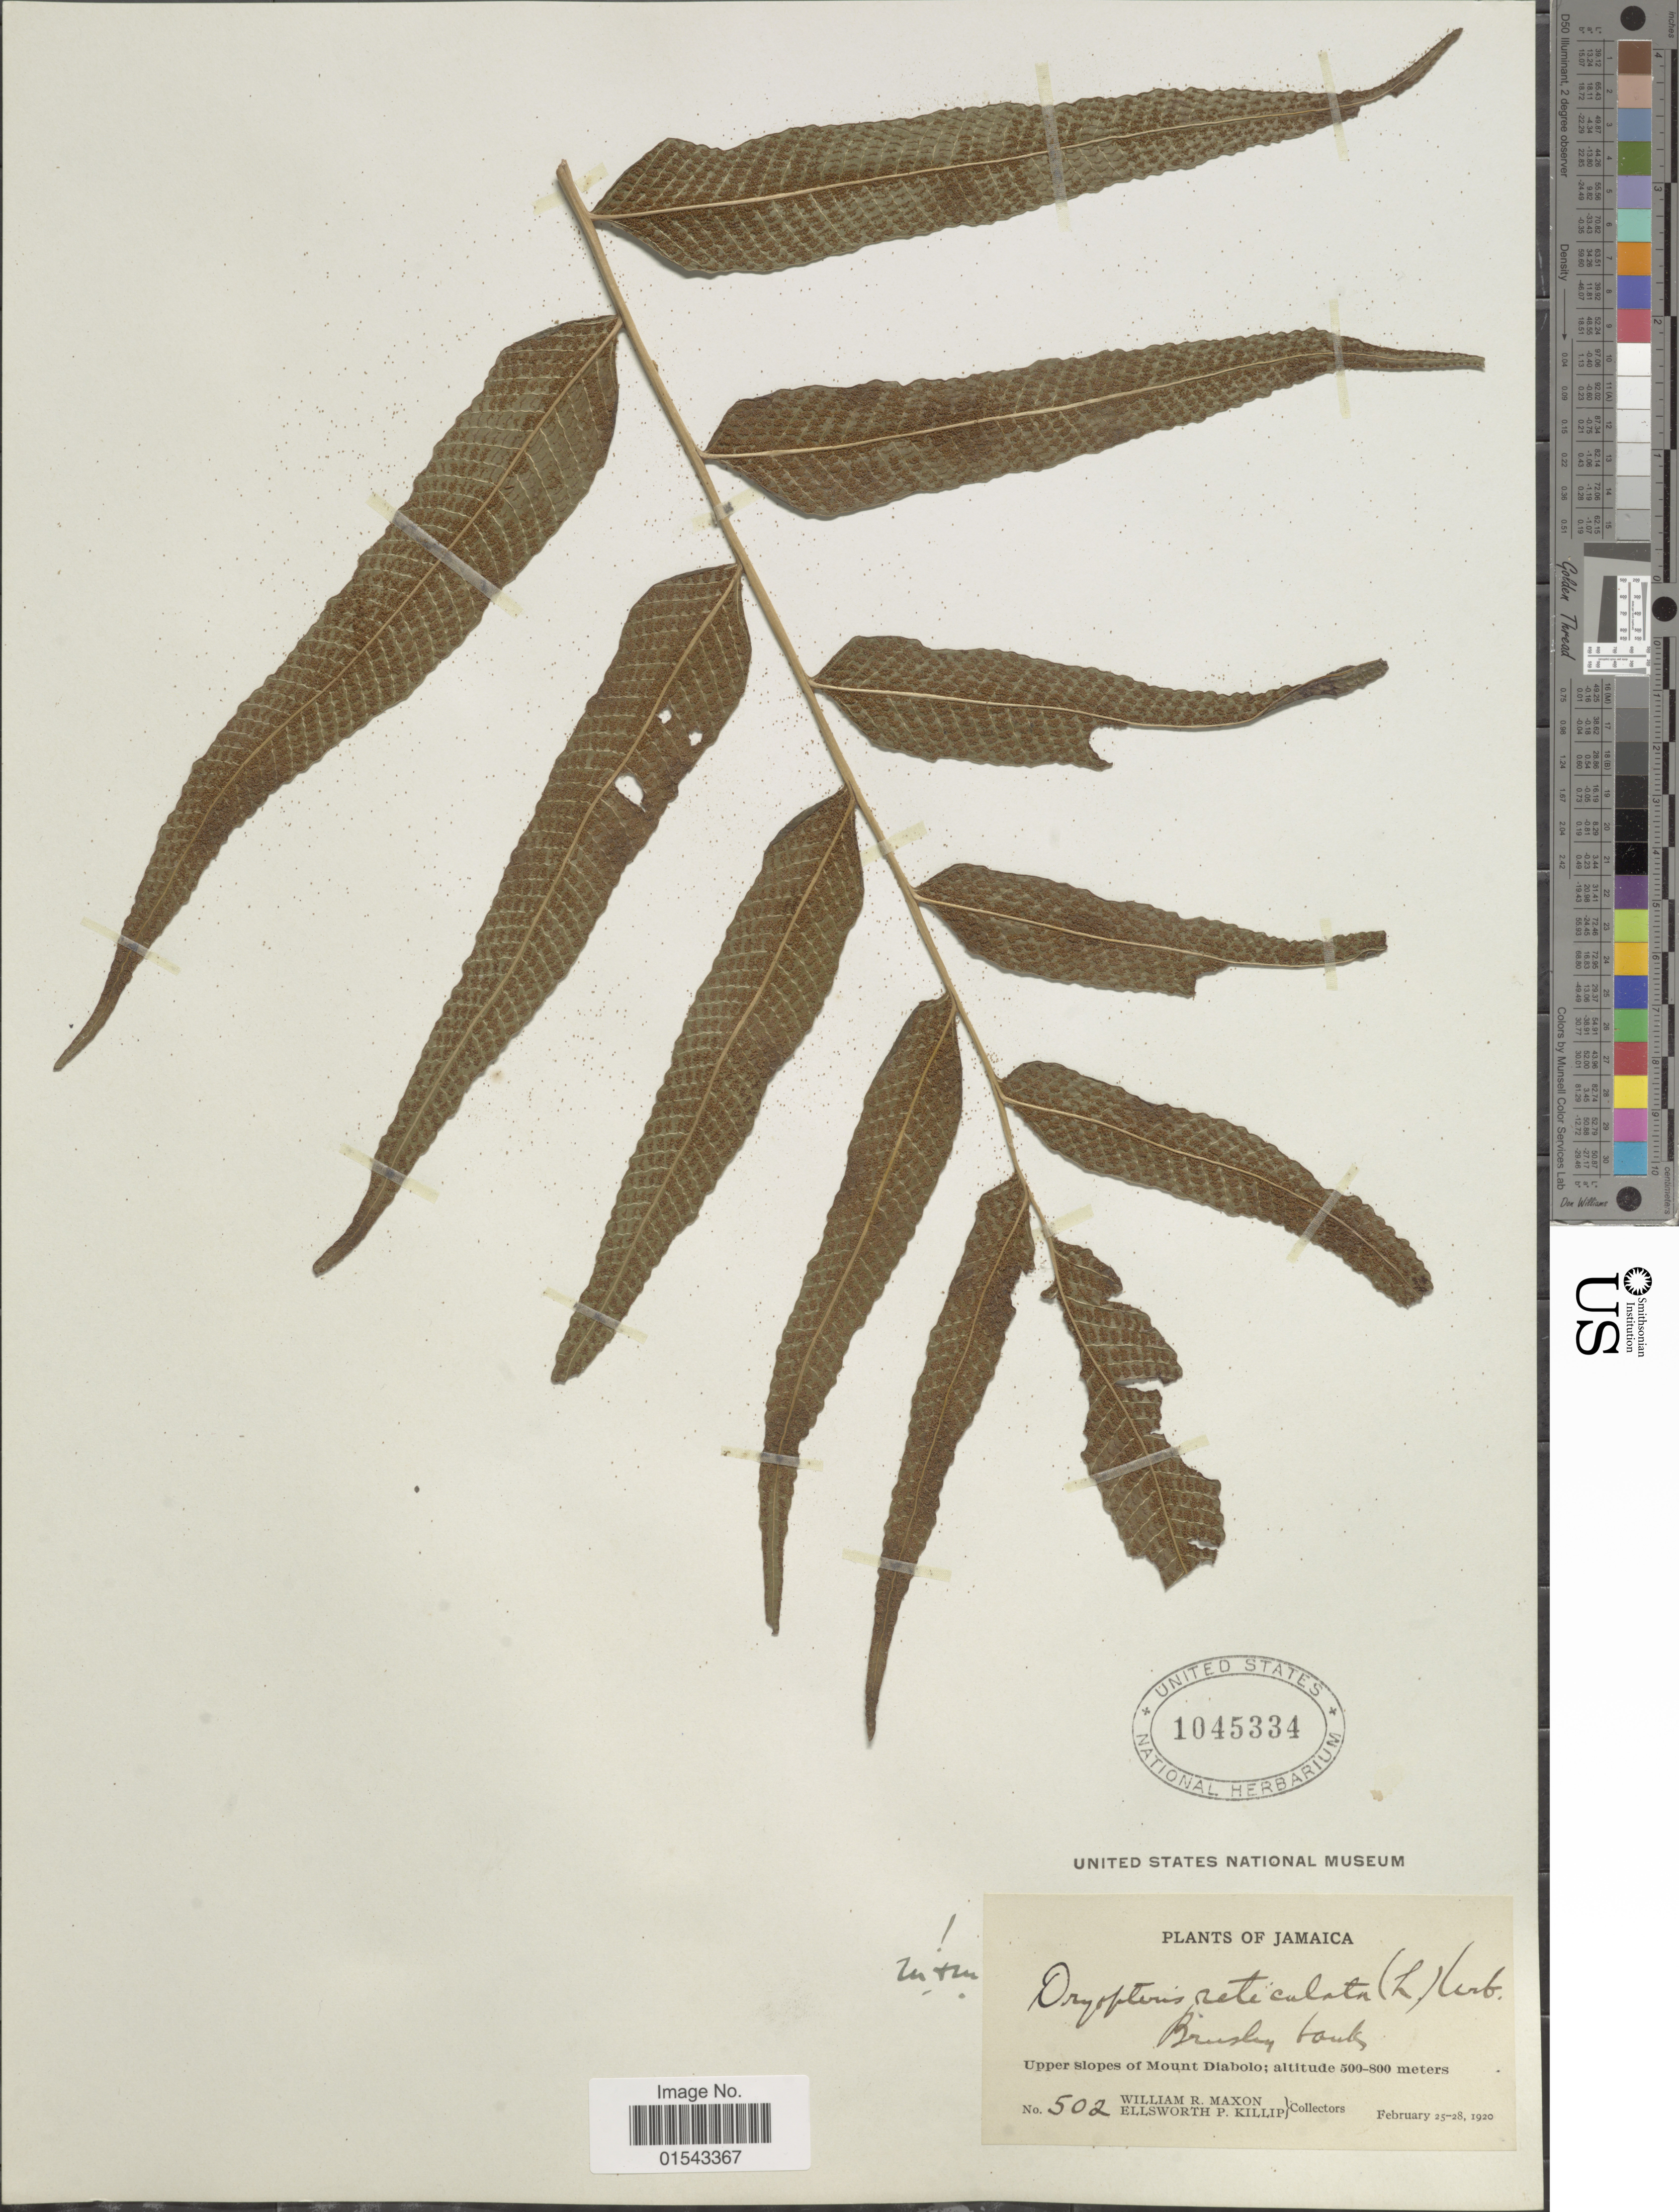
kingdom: Plantae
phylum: Tracheophyta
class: Polypodiopsida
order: Polypodiales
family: Thelypteridaceae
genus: Meniscium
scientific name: Meniscium reticulatum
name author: (L.) Sw.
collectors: W. R. Maxon & E. P. Killip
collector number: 502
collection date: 1920-02-25/1920-02-28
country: Jamaica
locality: Upper slopes of Mount Diabolo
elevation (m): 500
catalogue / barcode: US 1045334